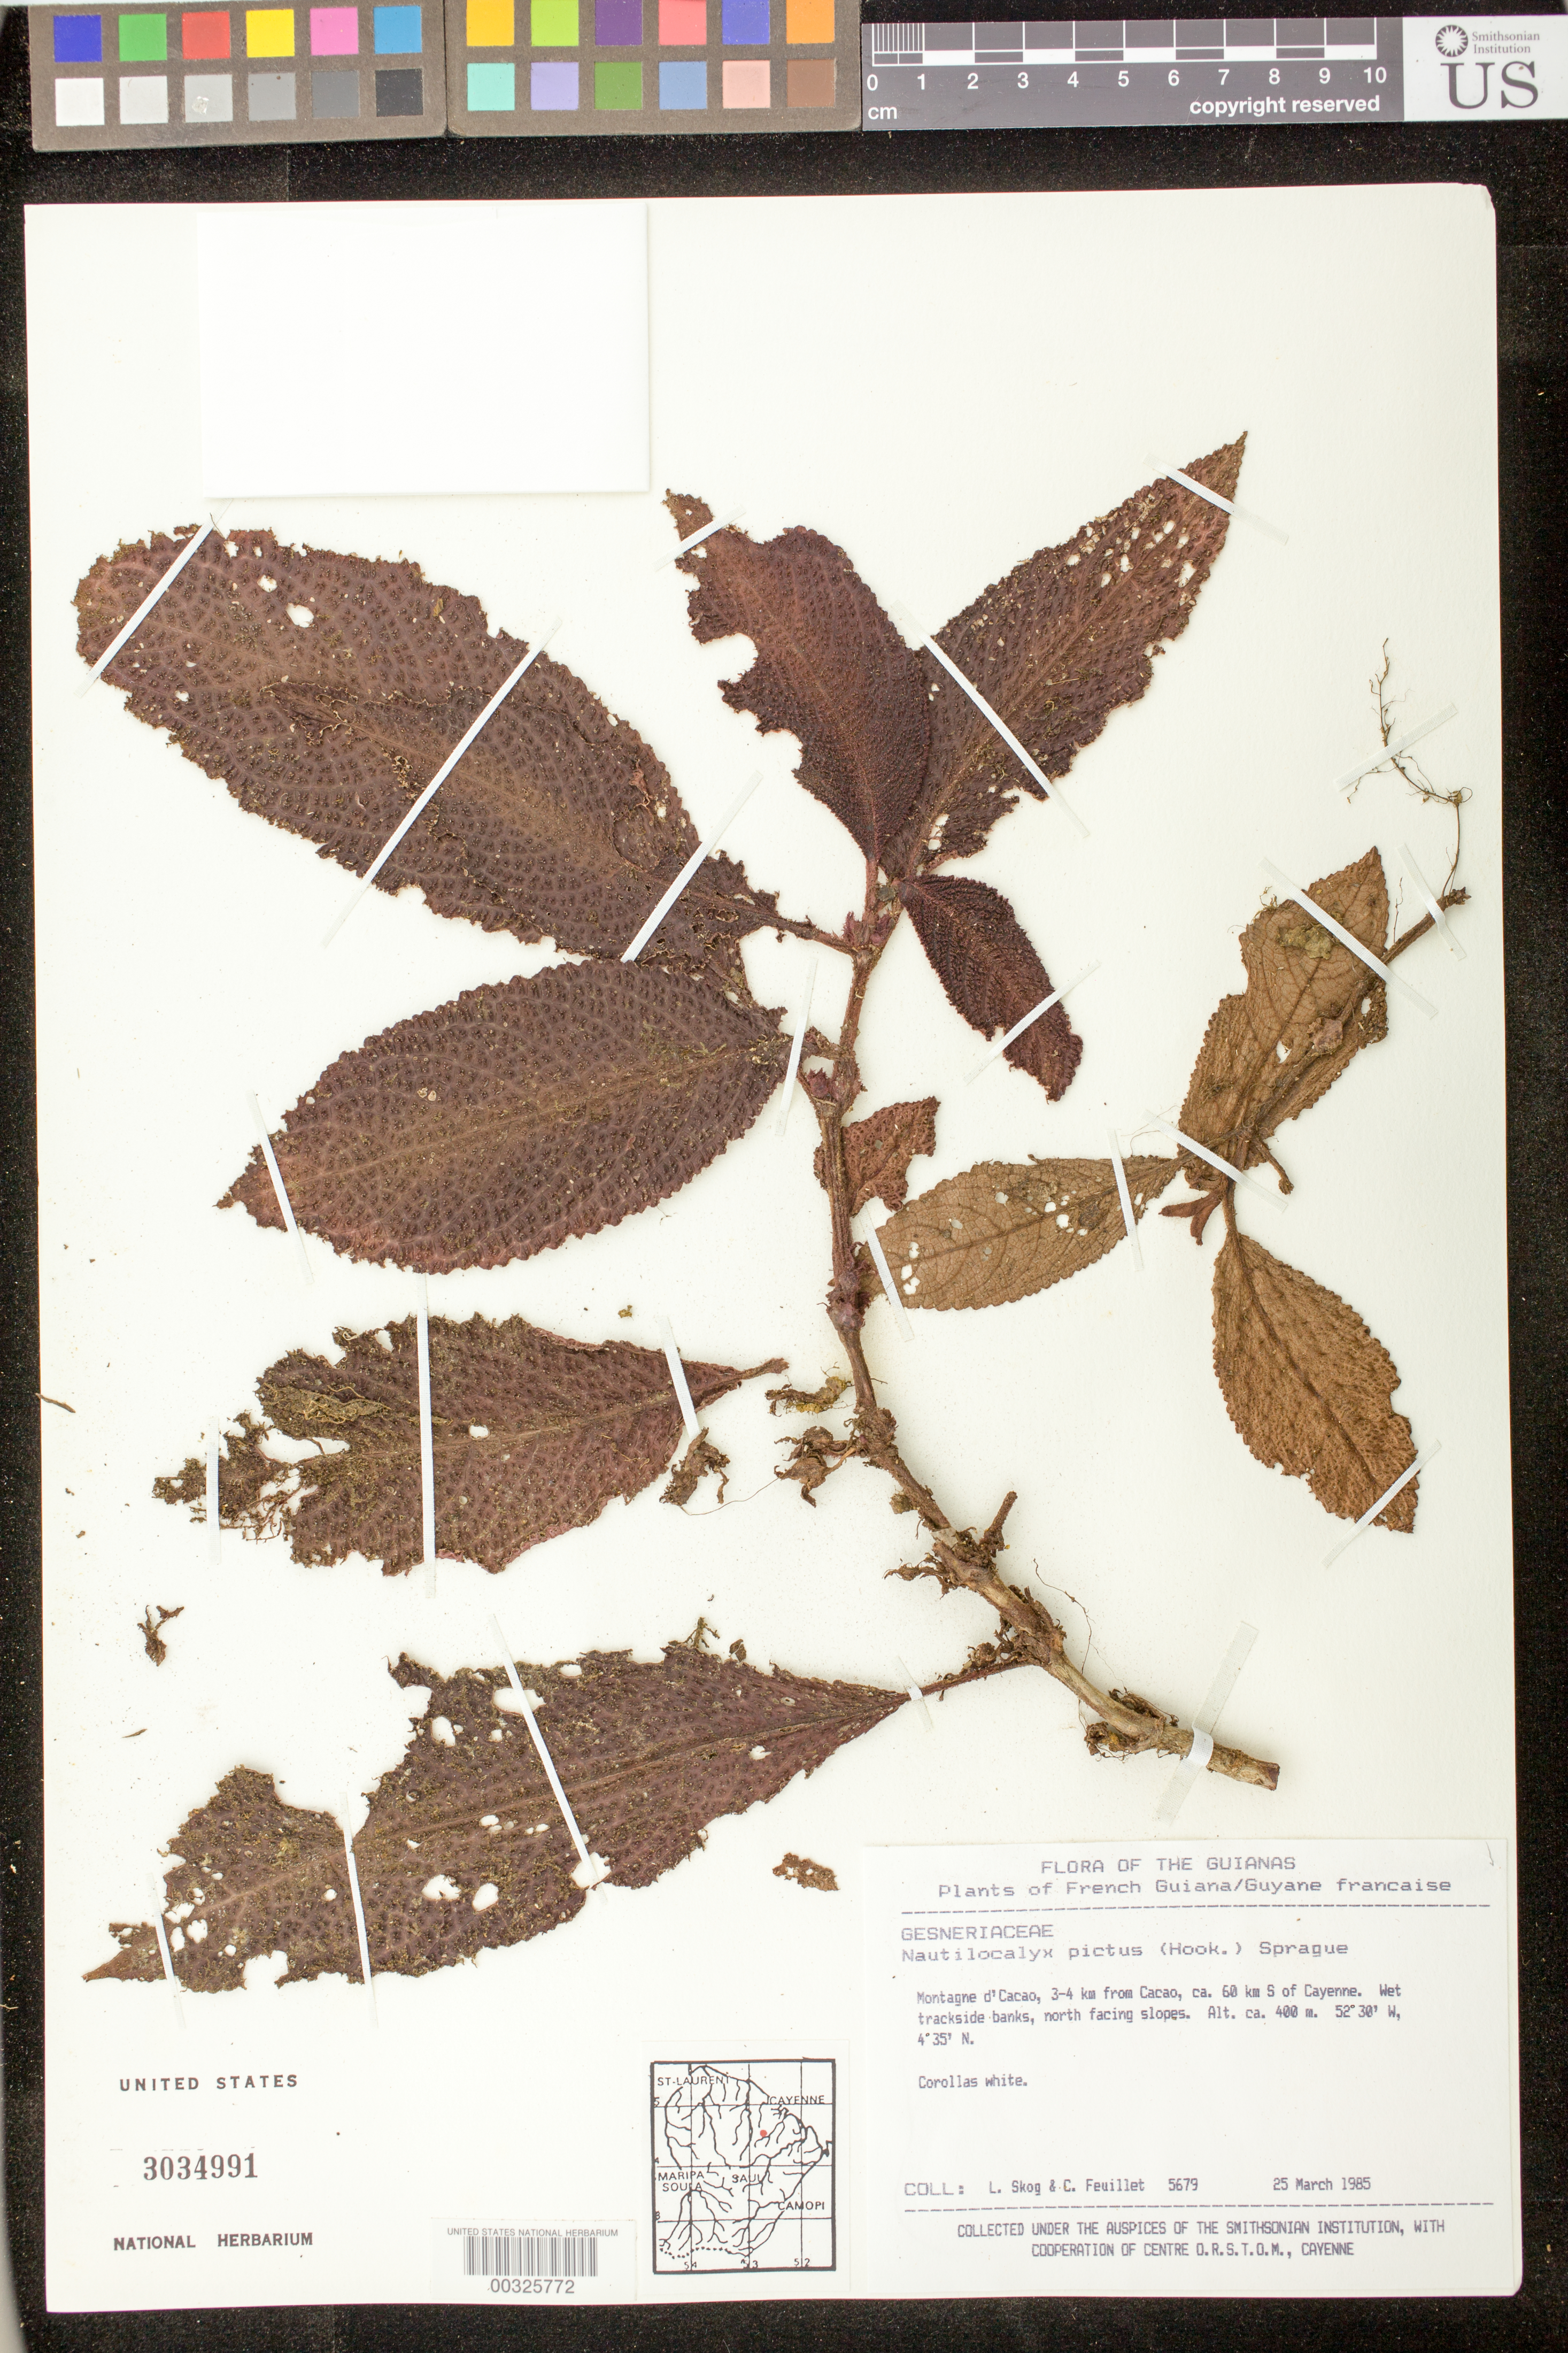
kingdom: Plantae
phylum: Tracheophyta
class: Magnoliopsida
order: Lamiales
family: Gesneriaceae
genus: Nautilocalyx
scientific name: Nautilocalyx pictus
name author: (Hook.) Sprague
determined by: Skog, Laurence E.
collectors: L. E. Skog & C. Feuillet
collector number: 5679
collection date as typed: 25 Mar 1985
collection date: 1985-03-25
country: French Guiana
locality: Montagne d'Cacao, 3-4 km from Cacao, ca 60 km S of Cayenne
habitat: Wet trackside banks, north facing slopes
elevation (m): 400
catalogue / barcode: US 3034991